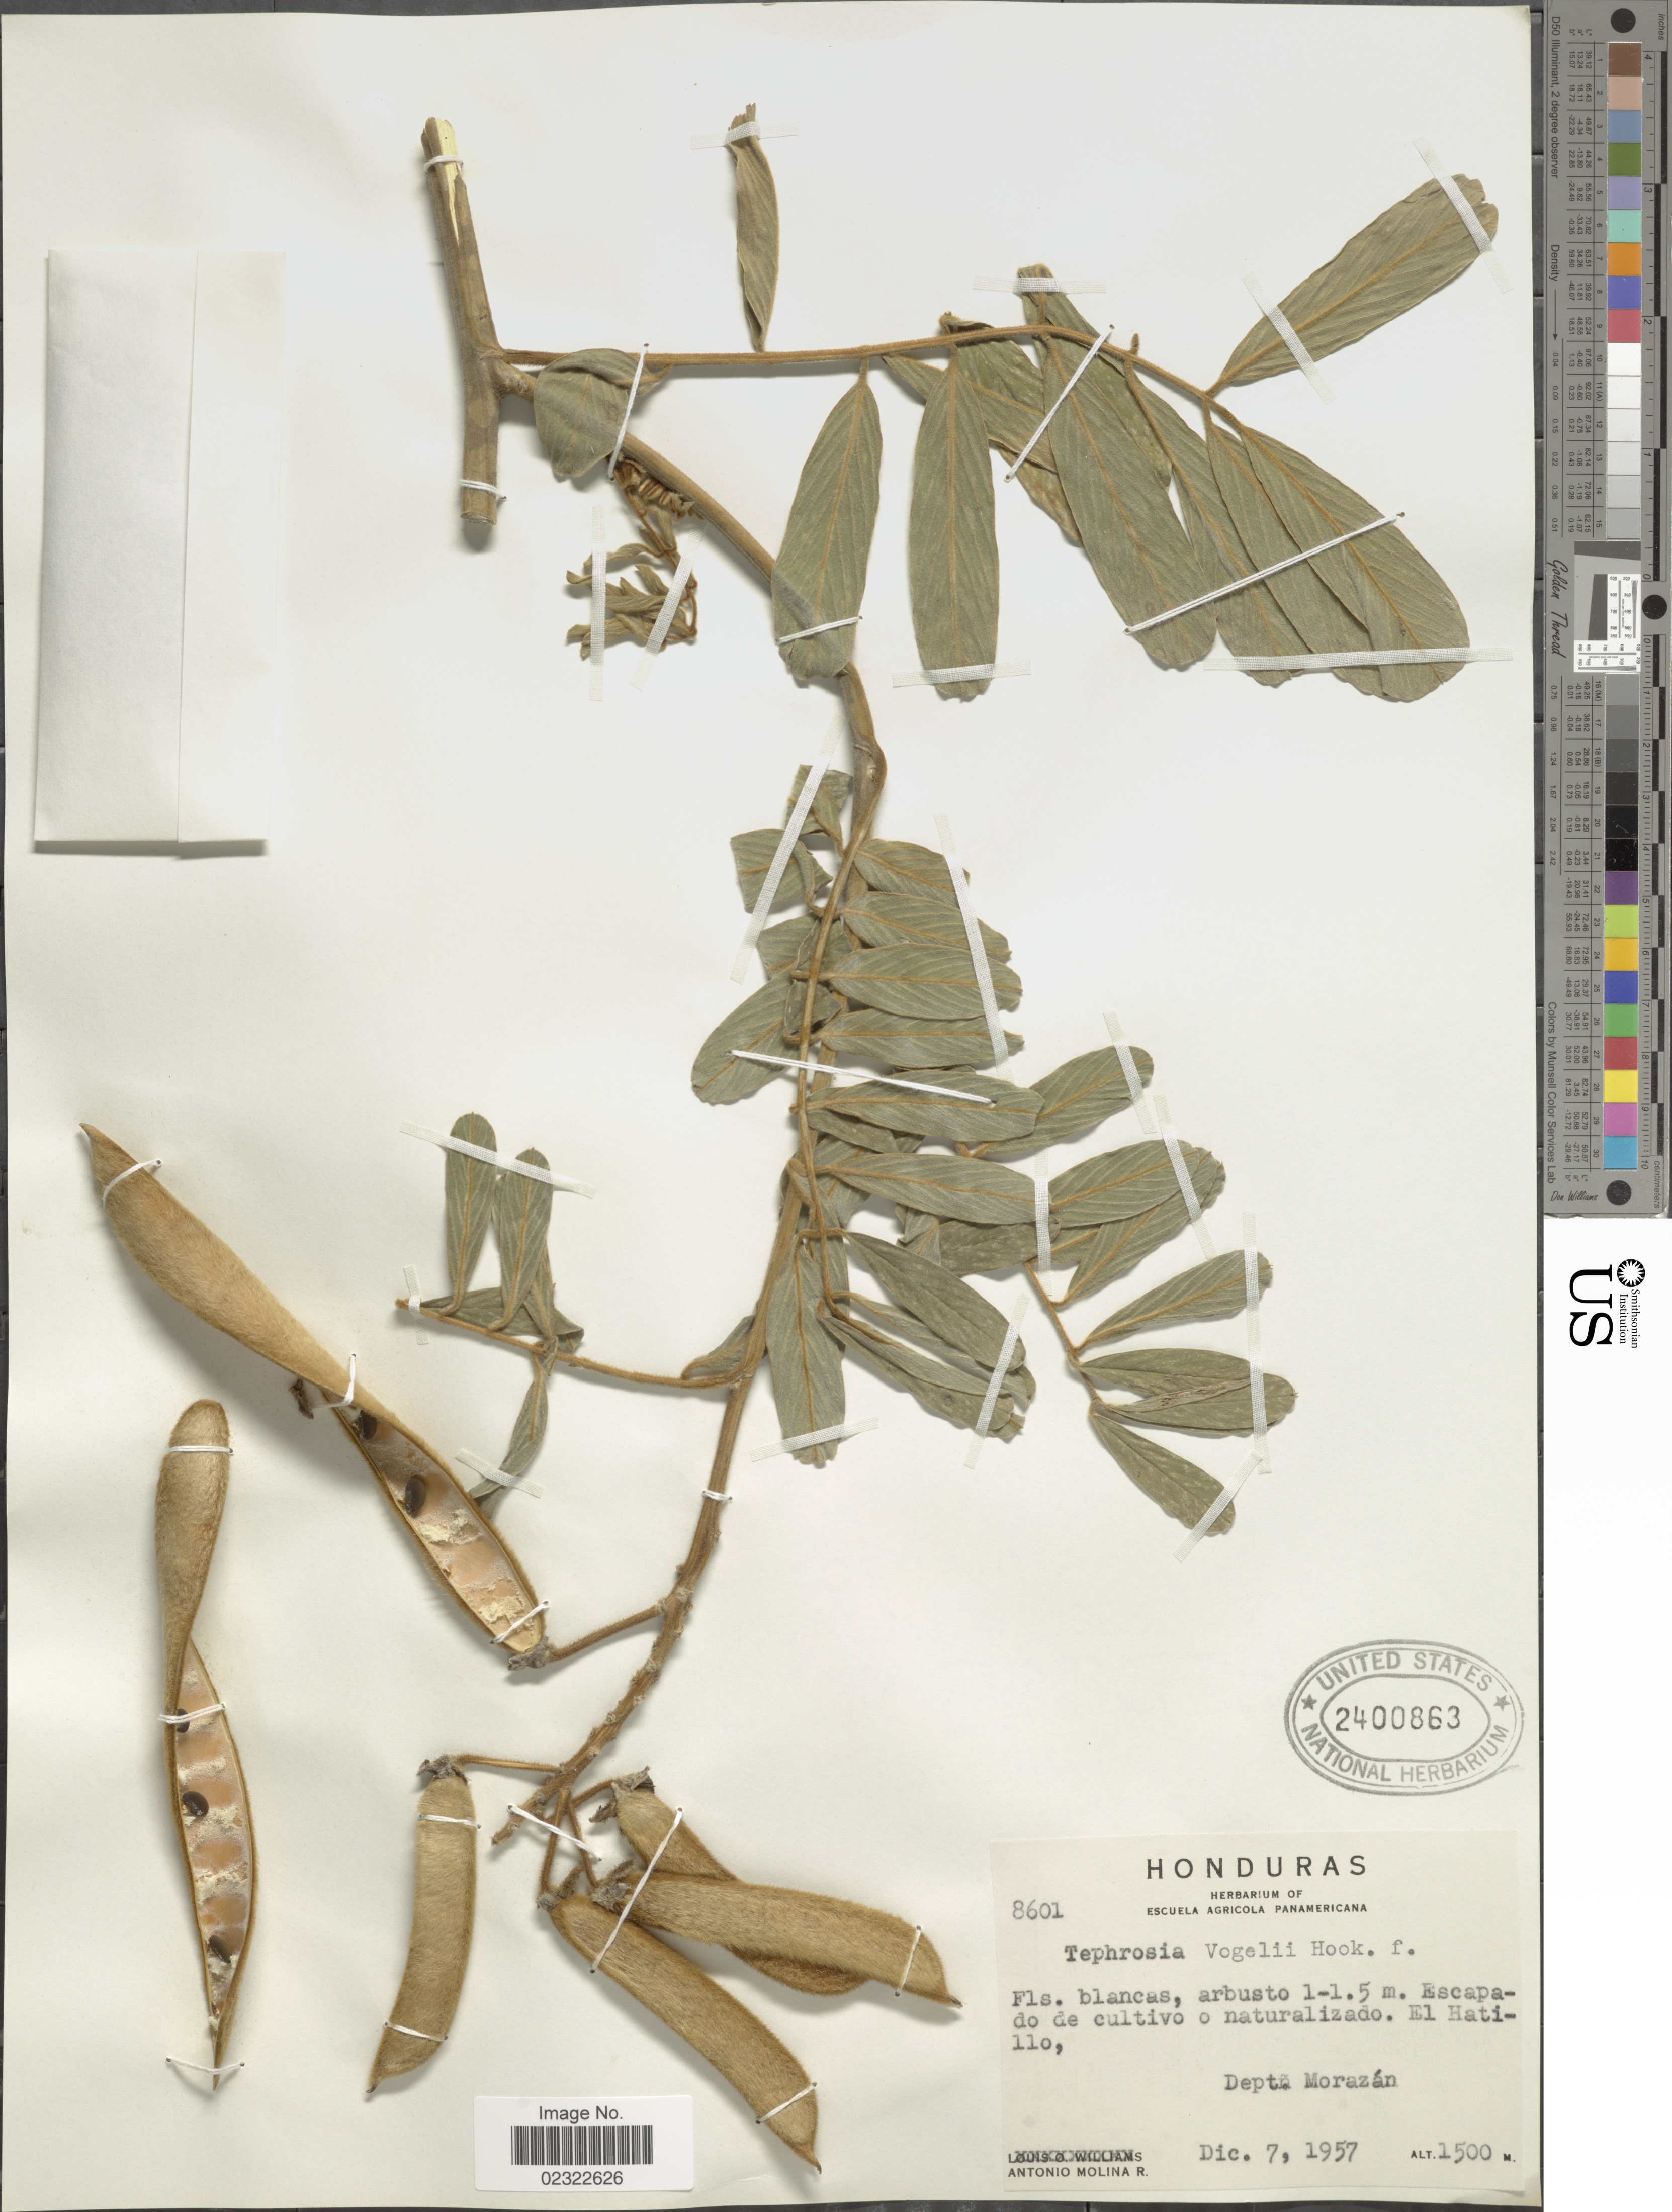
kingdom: Plantae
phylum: Tracheophyta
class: Magnoliopsida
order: Fabales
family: Fabaceae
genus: Tephrosia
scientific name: Tephrosia vogelii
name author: Hook. f.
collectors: A. Molina R.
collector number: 8601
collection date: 1957-12-07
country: Honduras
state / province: Fco. Morazán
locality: El Hatillo, Dept. Morazan.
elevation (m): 1500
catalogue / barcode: US 2400863